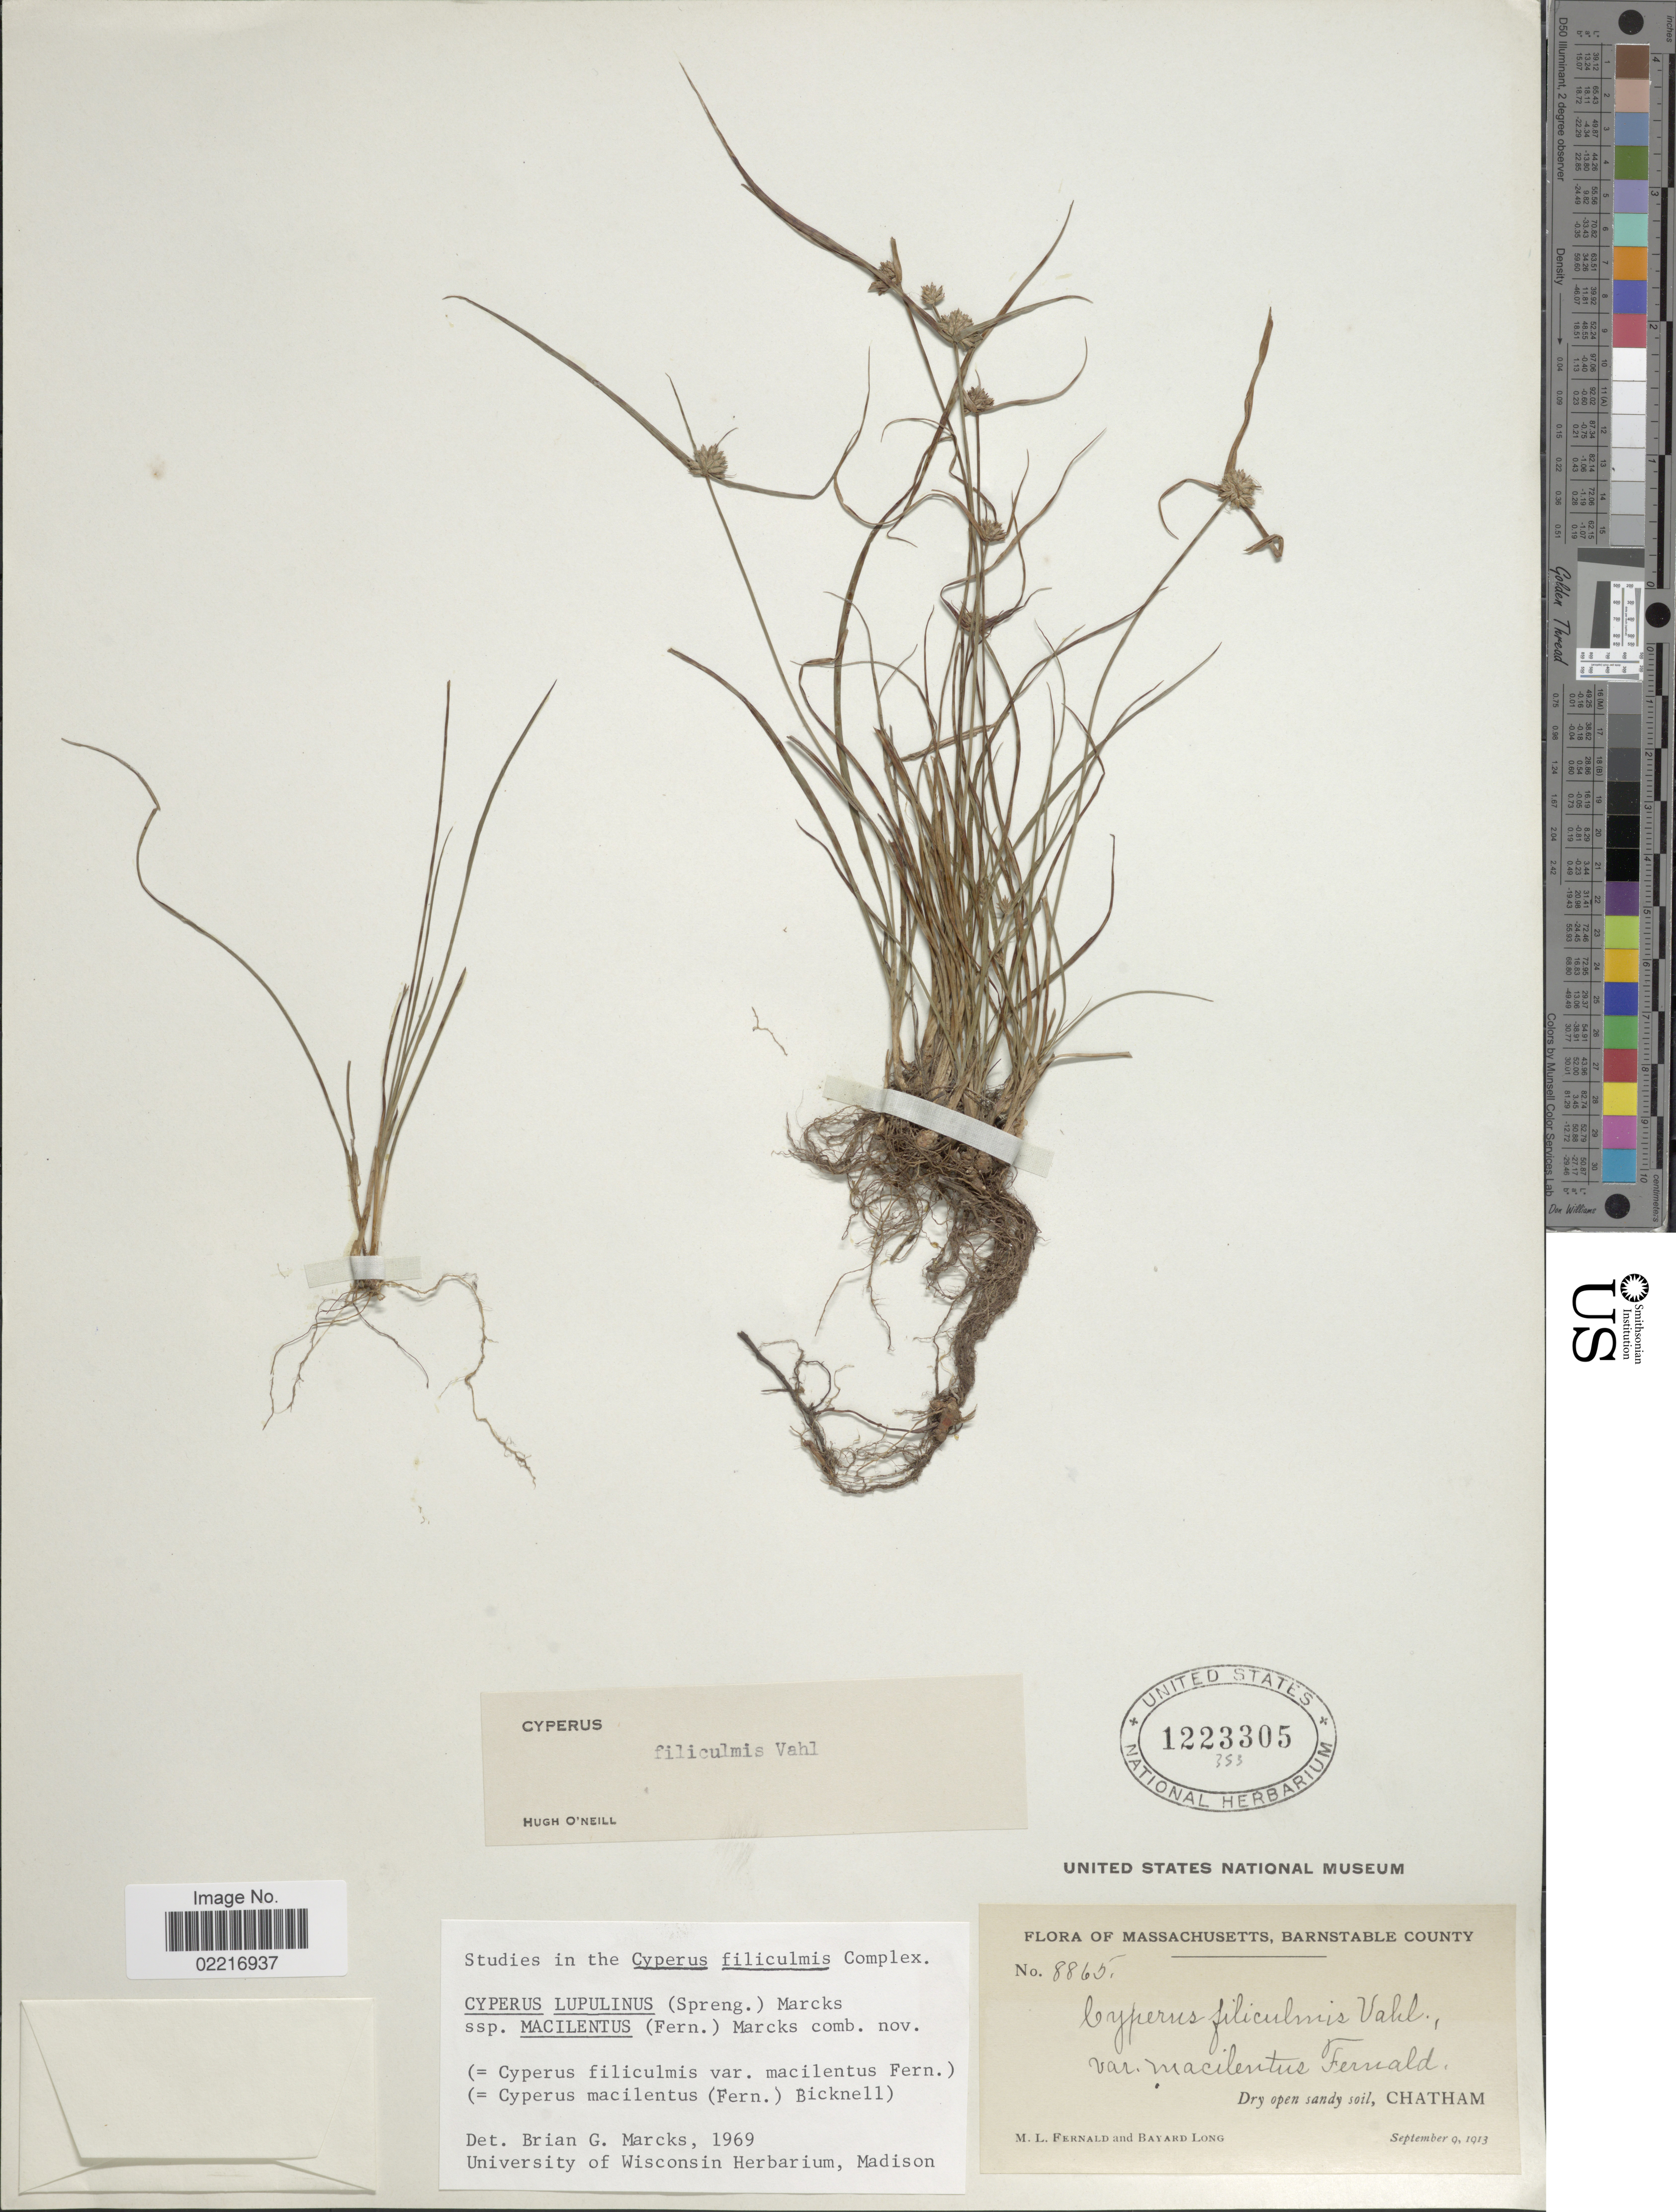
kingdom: Plantae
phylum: Tracheophyta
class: Liliopsida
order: Poales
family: Cyperaceae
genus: Cyperus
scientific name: Cyperus lupulinus subsp. macilentus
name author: (Fernald) Marcks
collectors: M. L. Fernald & B. Long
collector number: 8865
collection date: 1913-09-09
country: United States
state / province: Massachusetts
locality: Barnstable County, Chatham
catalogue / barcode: US 1223305